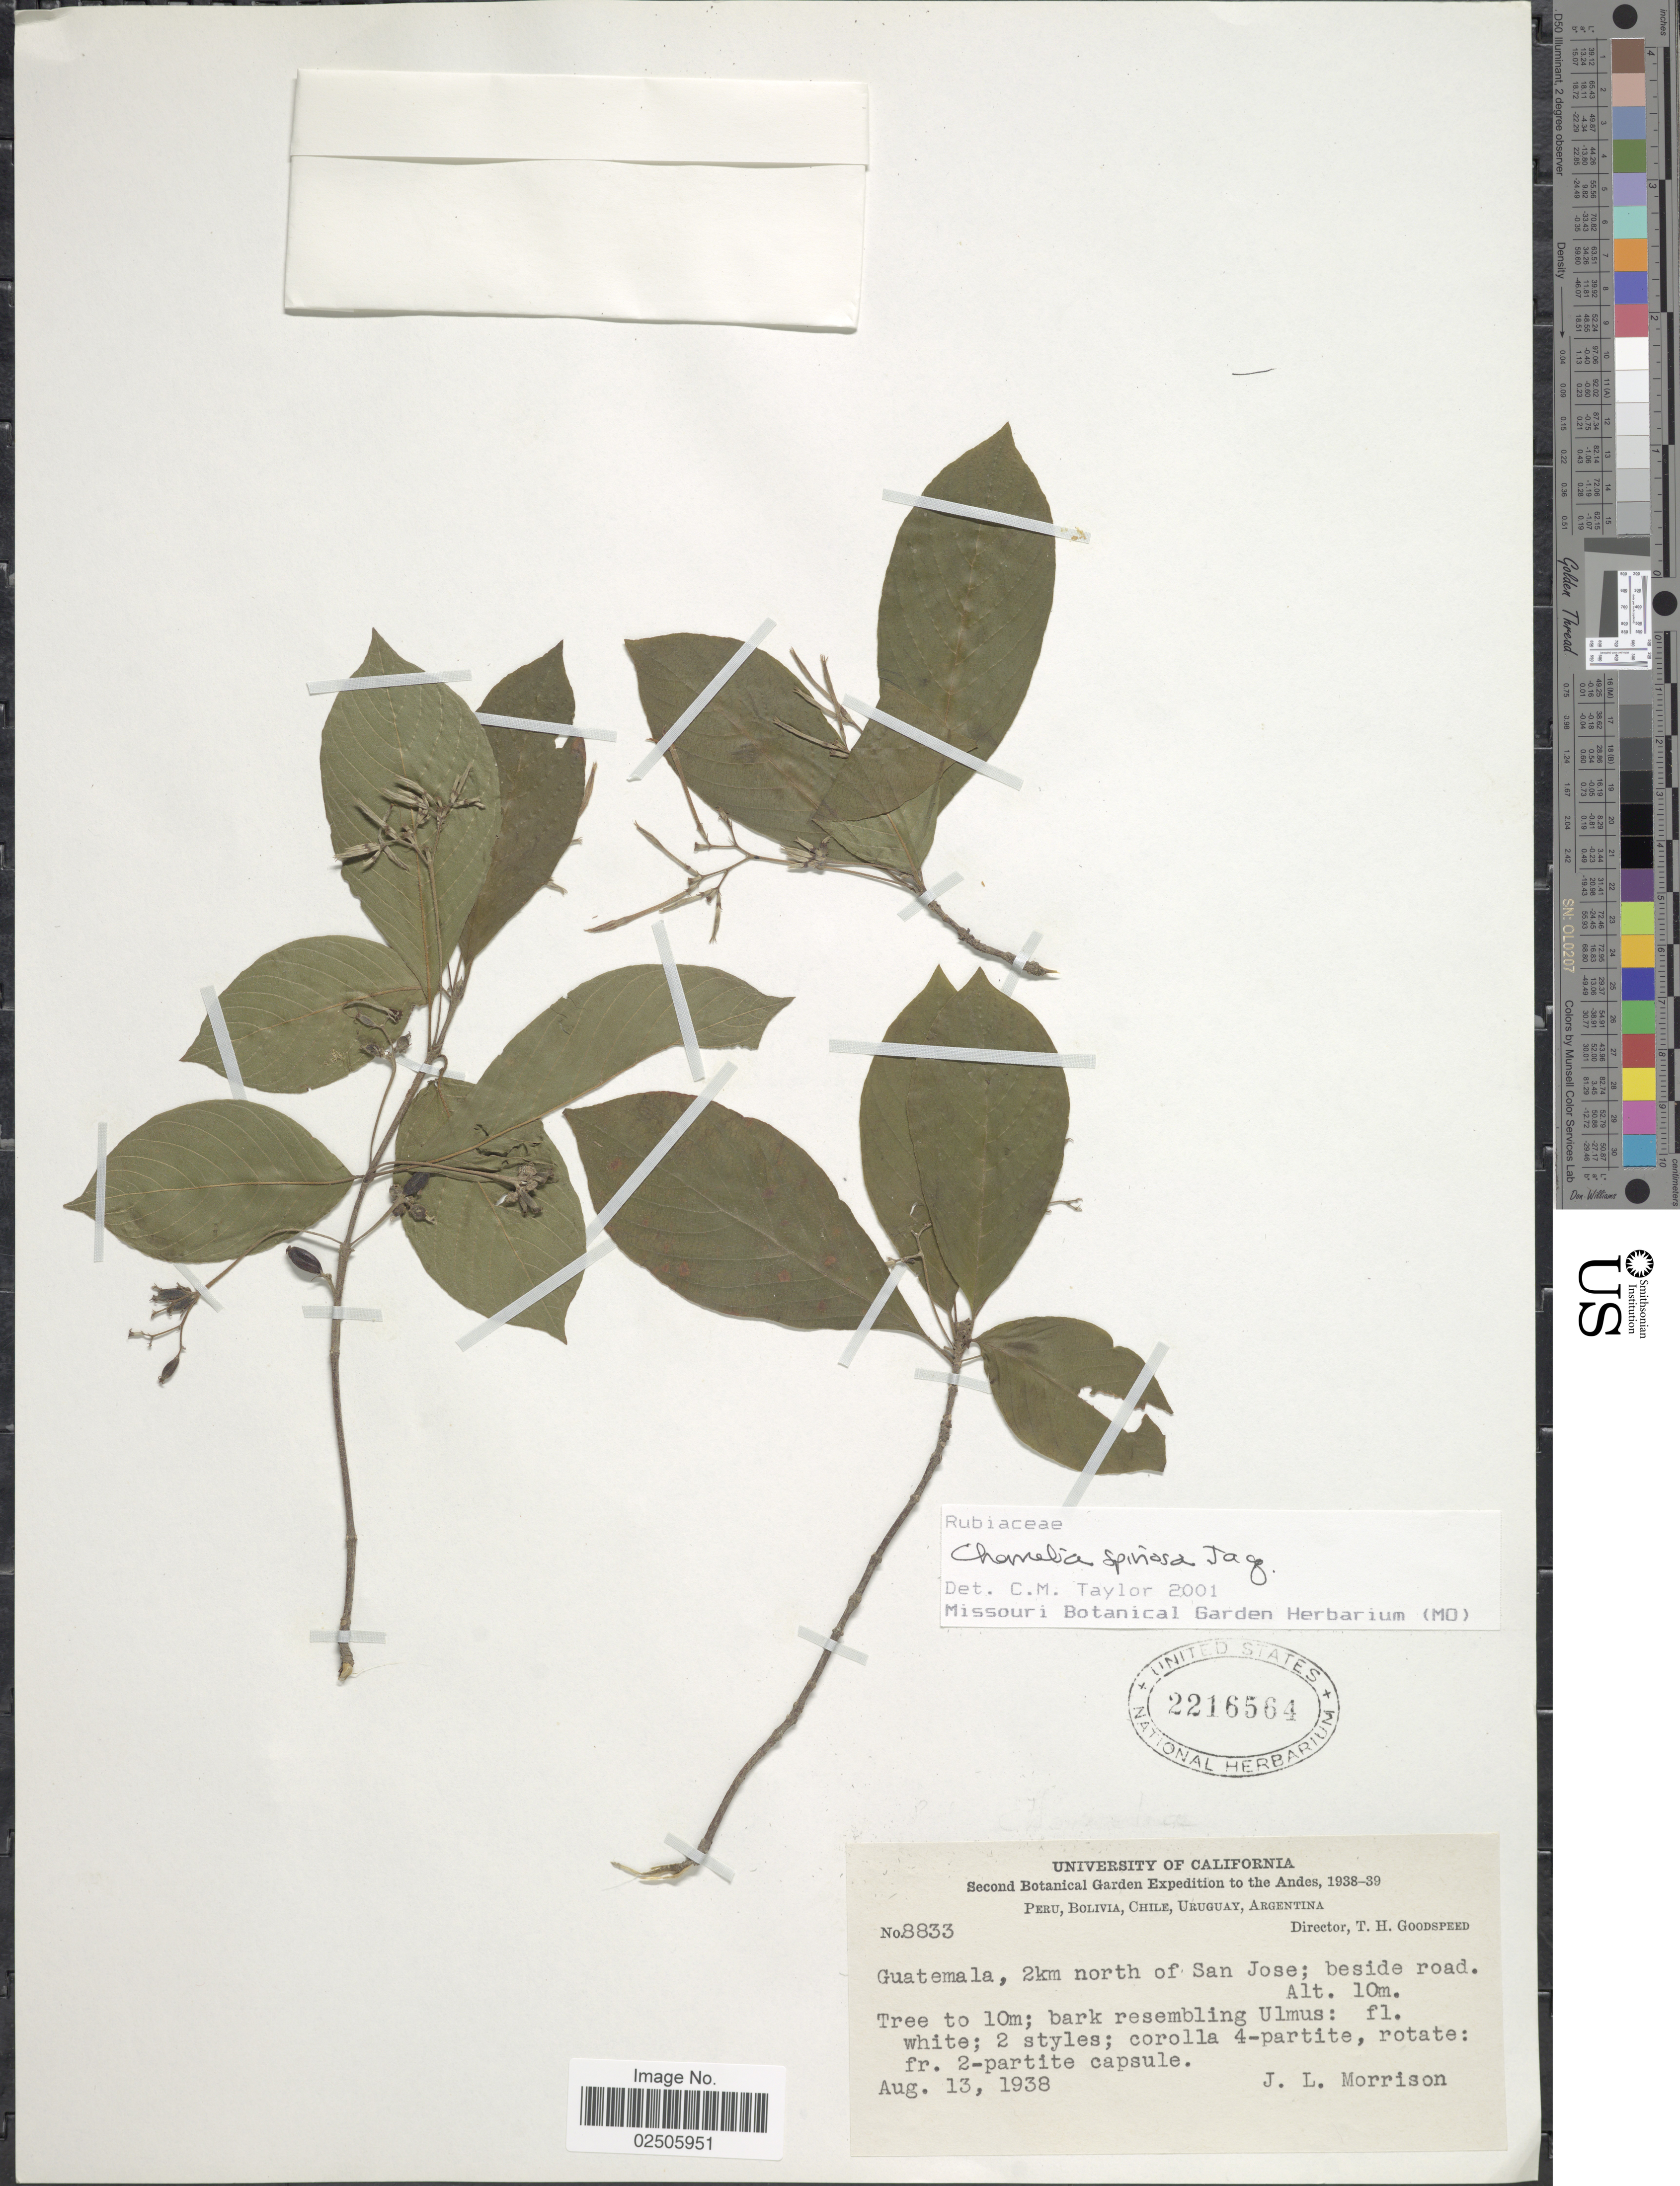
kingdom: Plantae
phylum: Tracheophyta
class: Magnoliopsida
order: Gentianales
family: Rubiaceae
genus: Chomelia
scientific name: Chomelia spinosa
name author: Jacq.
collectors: J. Morrison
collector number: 8833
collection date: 1938-08-13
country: Guatemala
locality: The Andes, 2 km north of San Jose; beside road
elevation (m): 10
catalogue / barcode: US 2216564